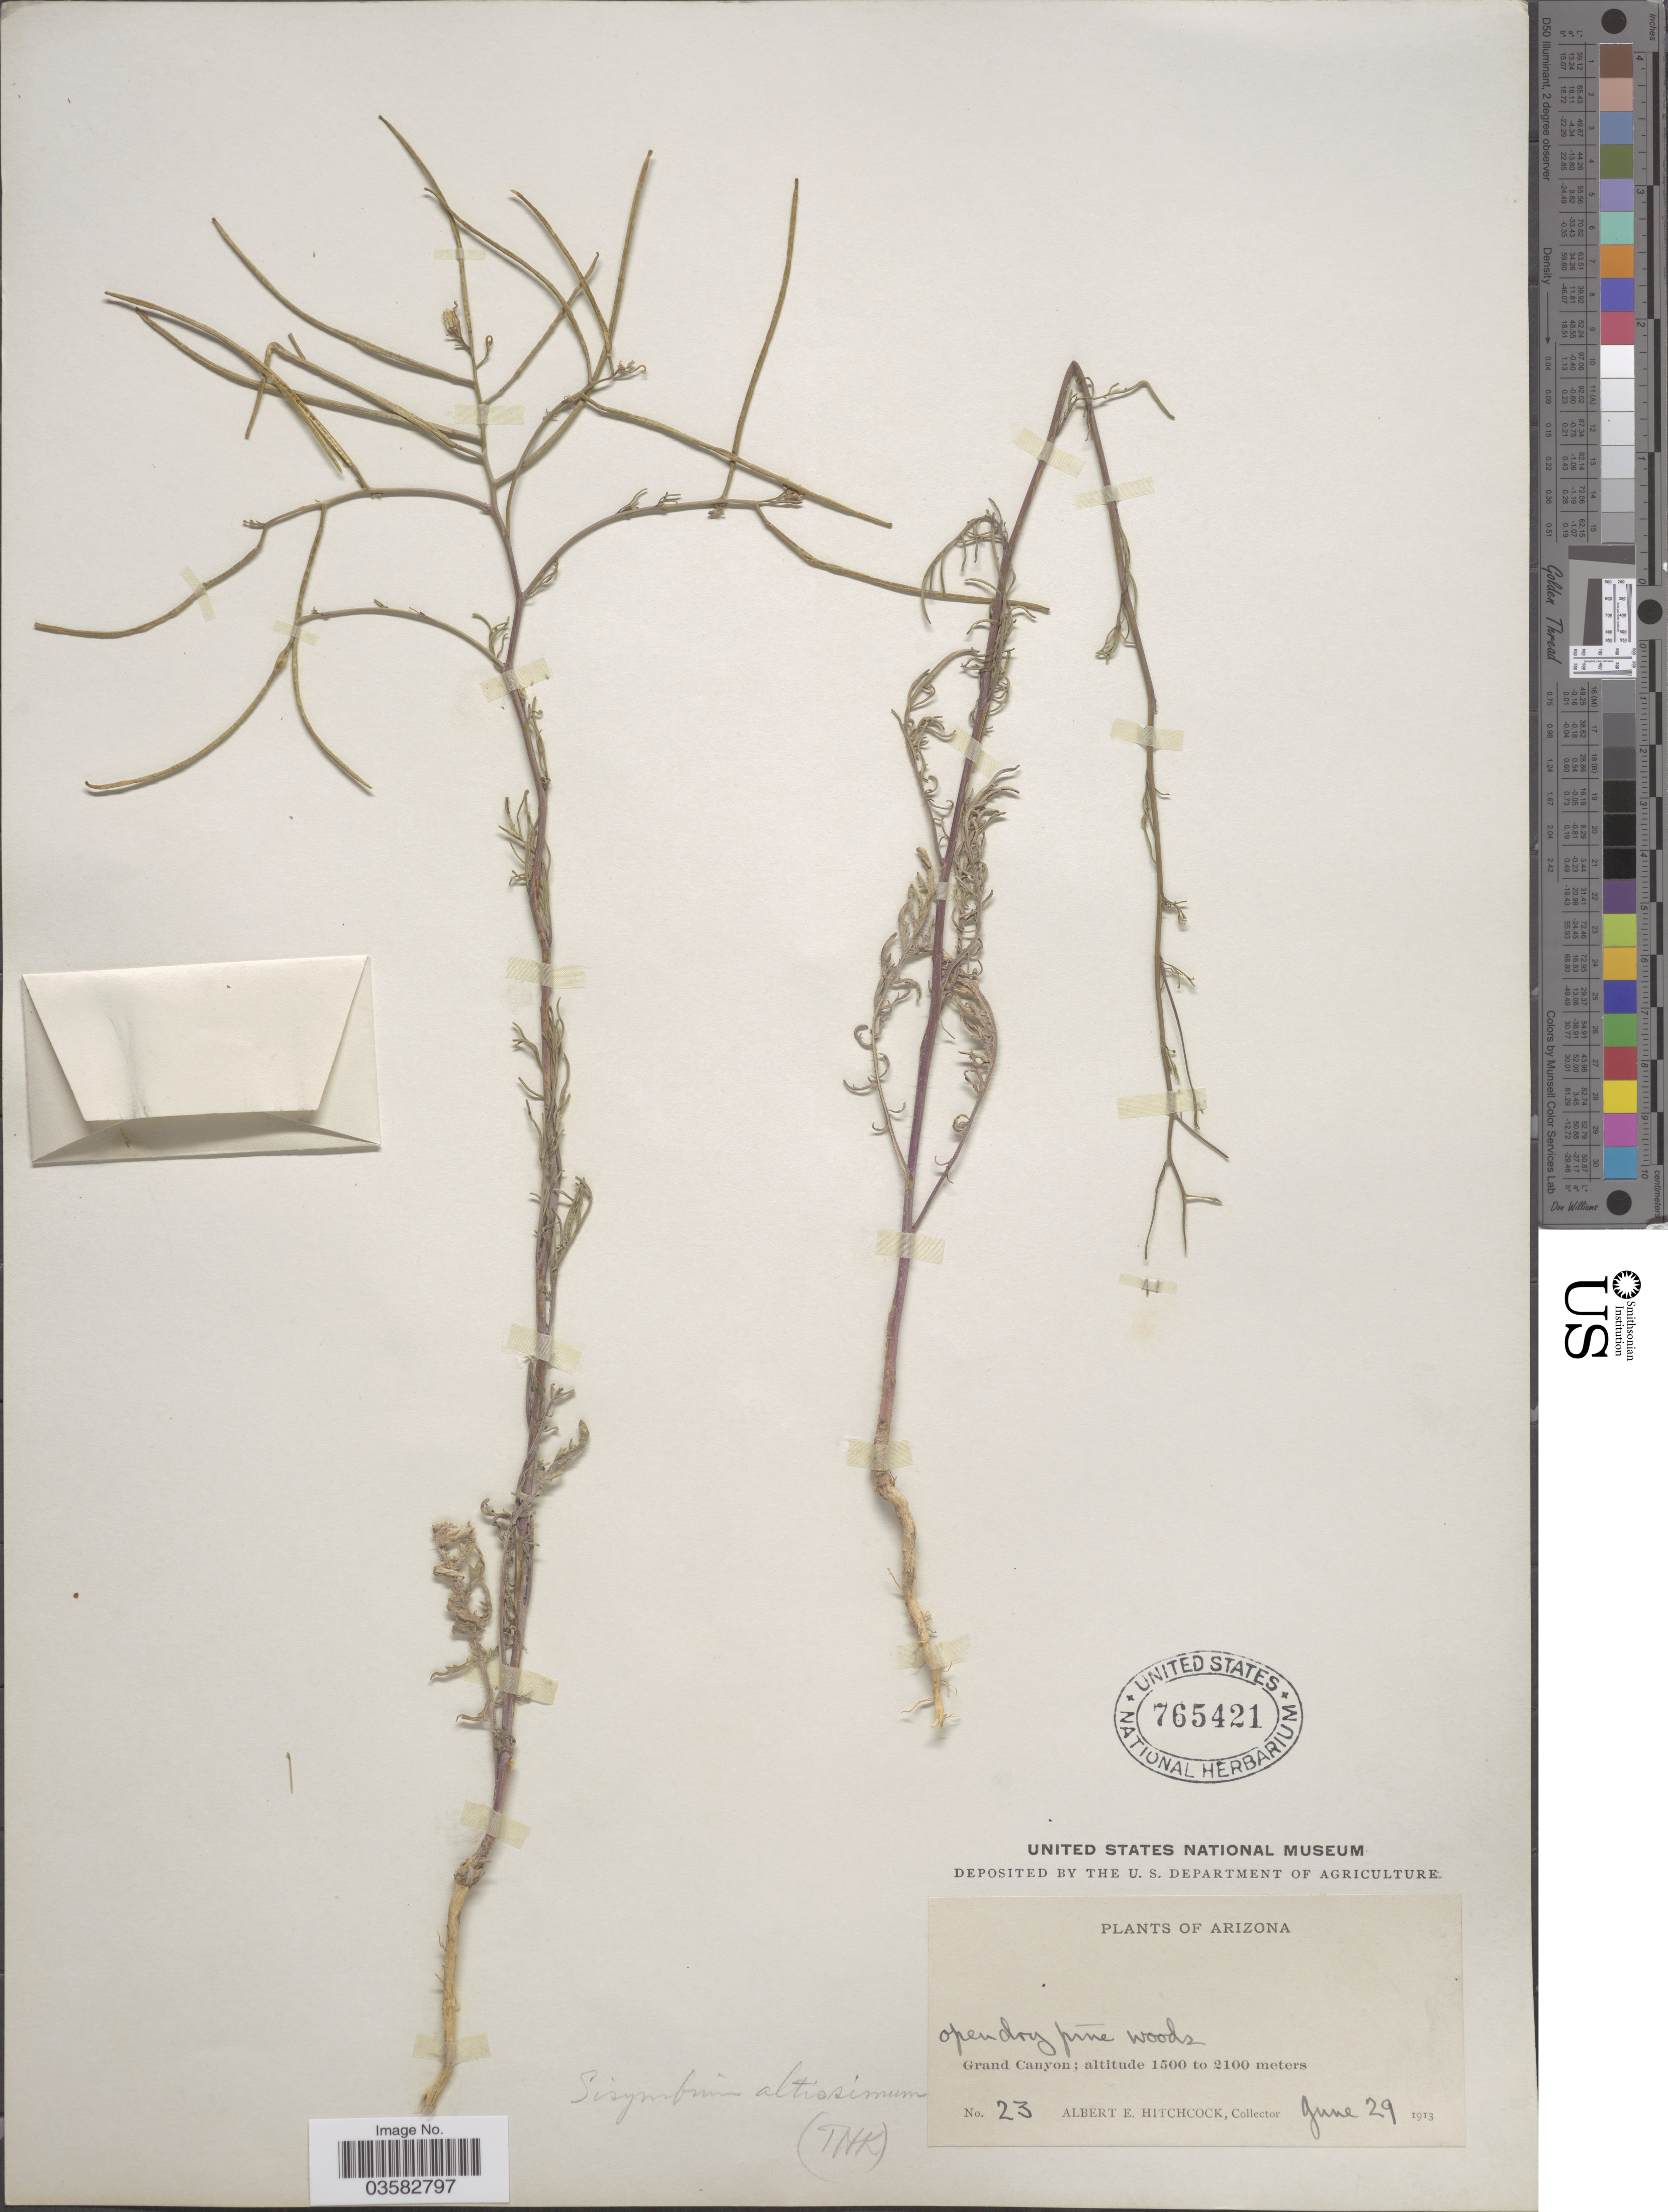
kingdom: Plantae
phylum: Tracheophyta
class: Magnoliopsida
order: Brassicales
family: Brassicaceae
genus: Sisymbrium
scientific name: Sisymbrium altissimum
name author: L.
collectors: A. Hitchcock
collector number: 23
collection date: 1913-06-29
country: United States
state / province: Arizona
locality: Grand Canyon.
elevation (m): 1500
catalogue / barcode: US 765421